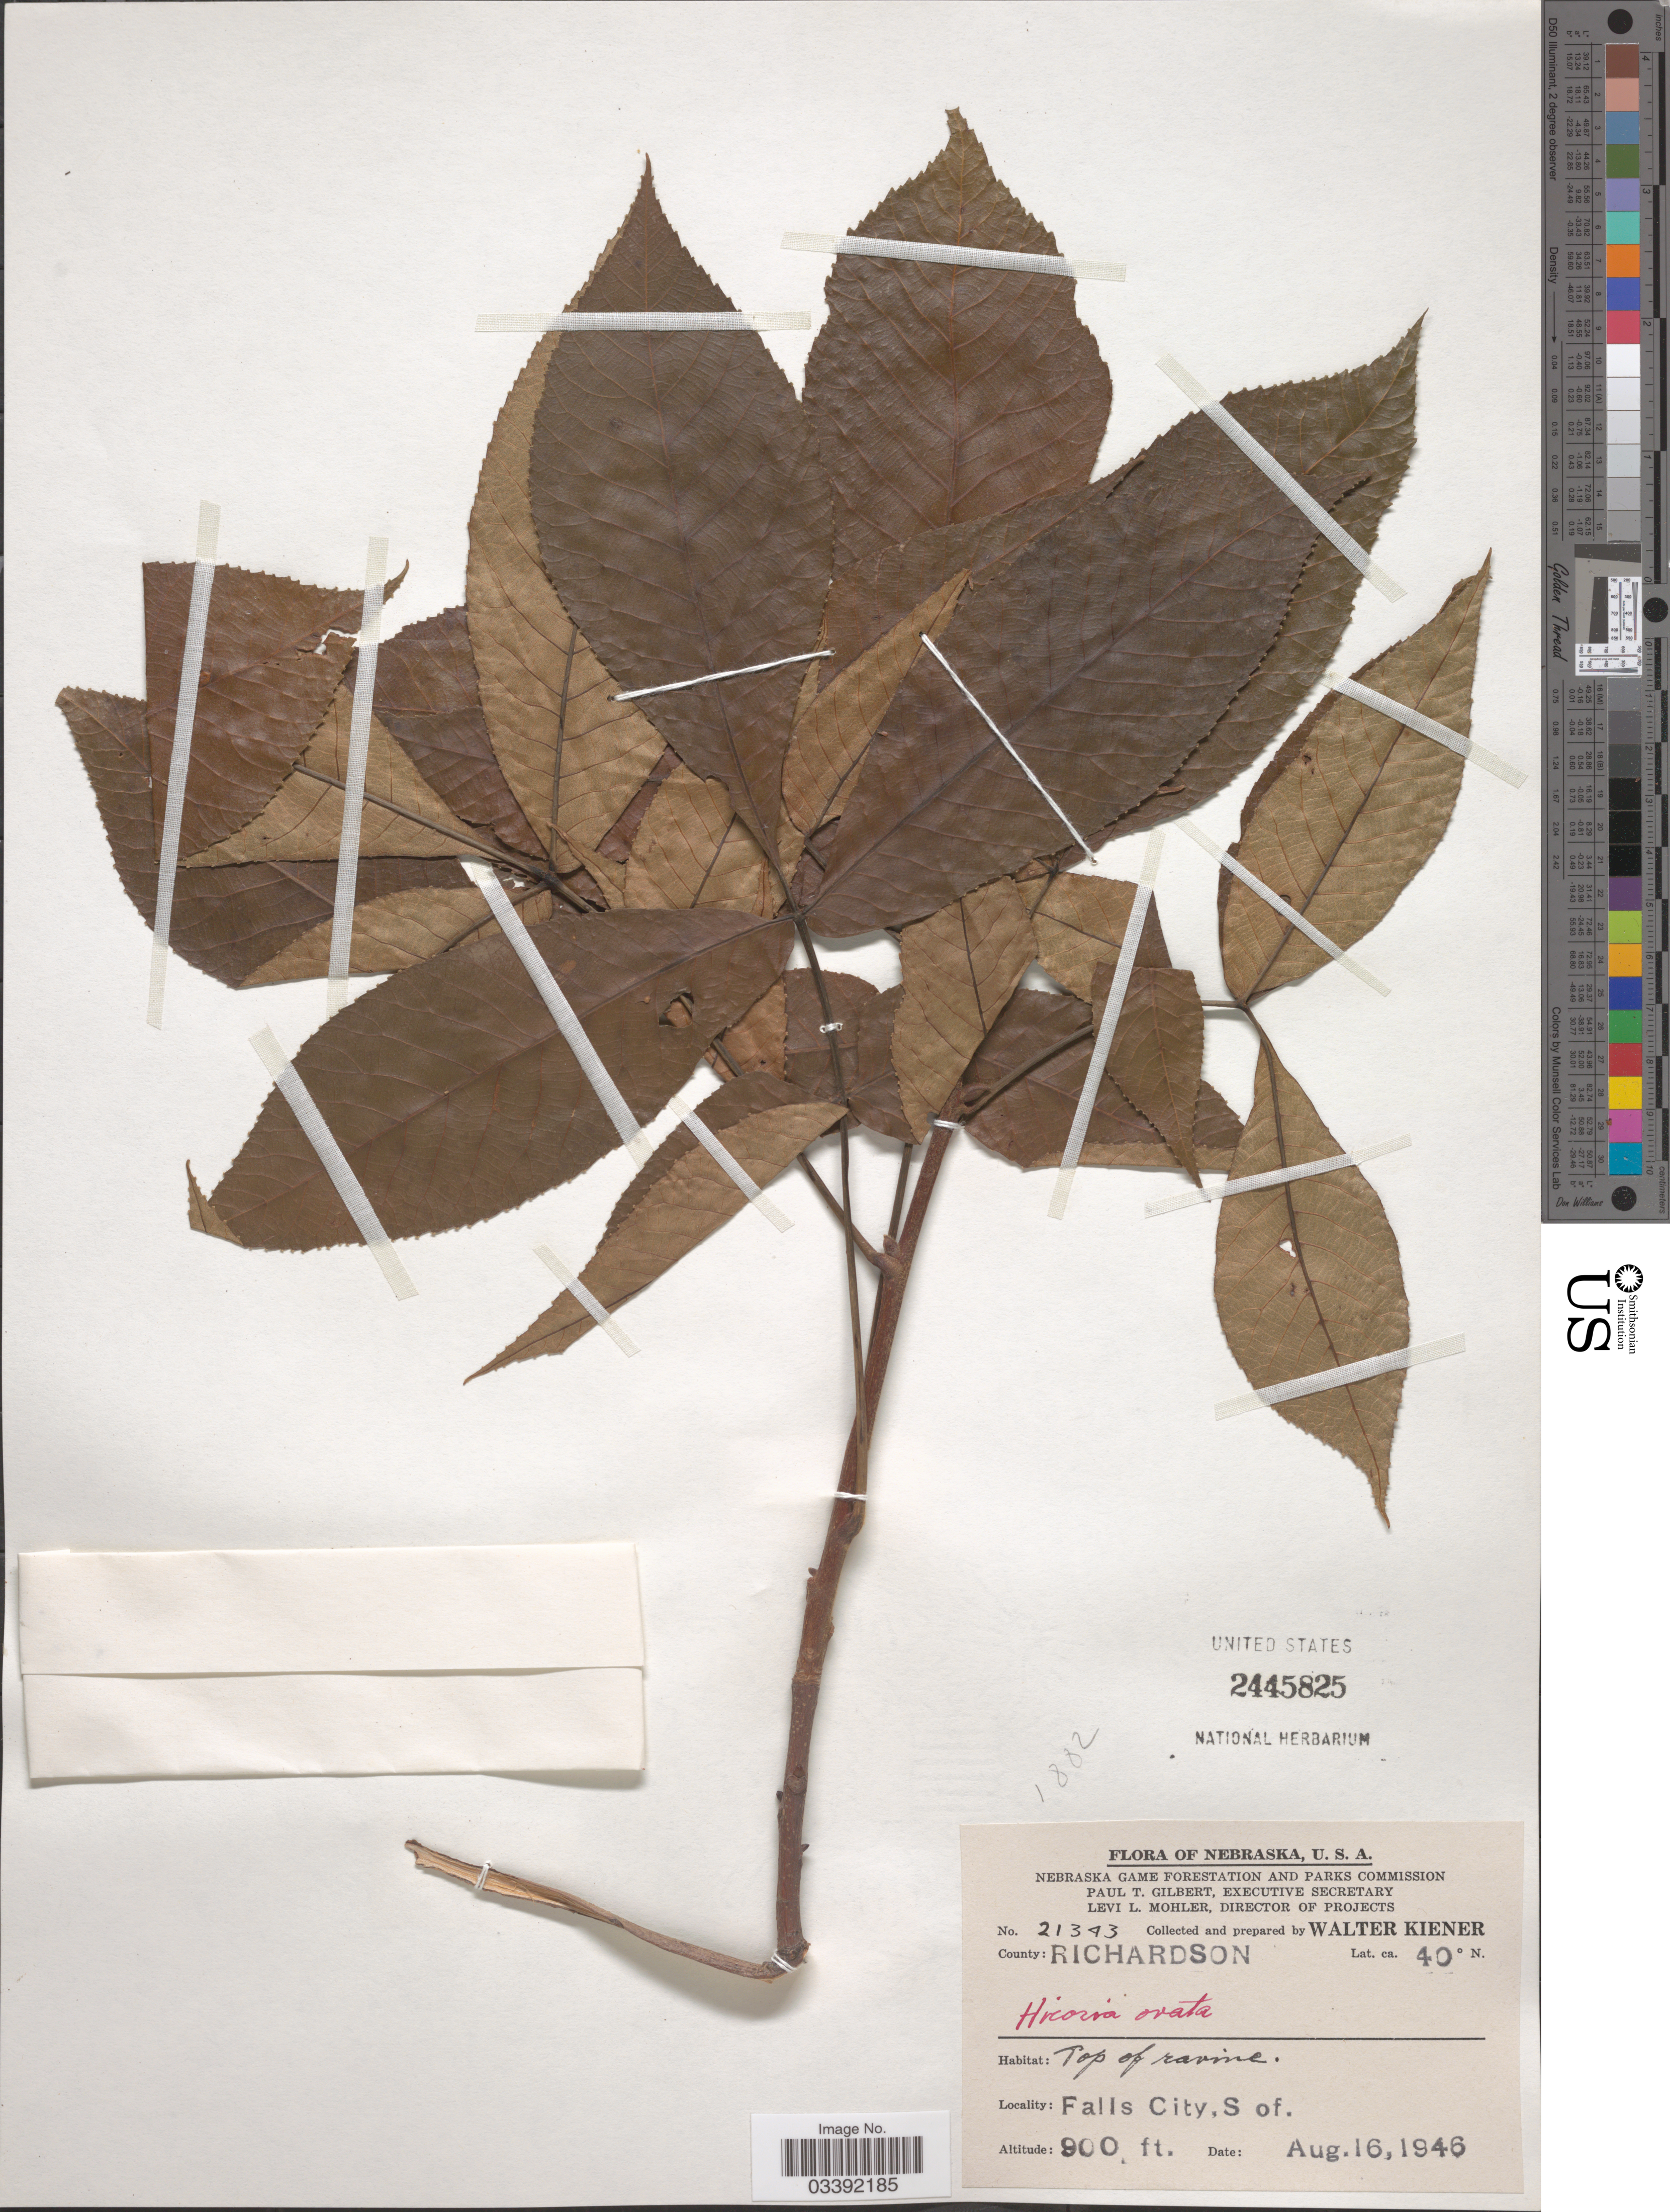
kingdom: Plantae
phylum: Tracheophyta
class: Magnoliopsida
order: Fagales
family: Juglandaceae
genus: Carya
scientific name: Carya ovata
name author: (Mill.) K. Koch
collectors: W. Kiener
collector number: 21343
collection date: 1946-08-16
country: United States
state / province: Nebraska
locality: Falls City, S. of.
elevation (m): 274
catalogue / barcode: US 2445825